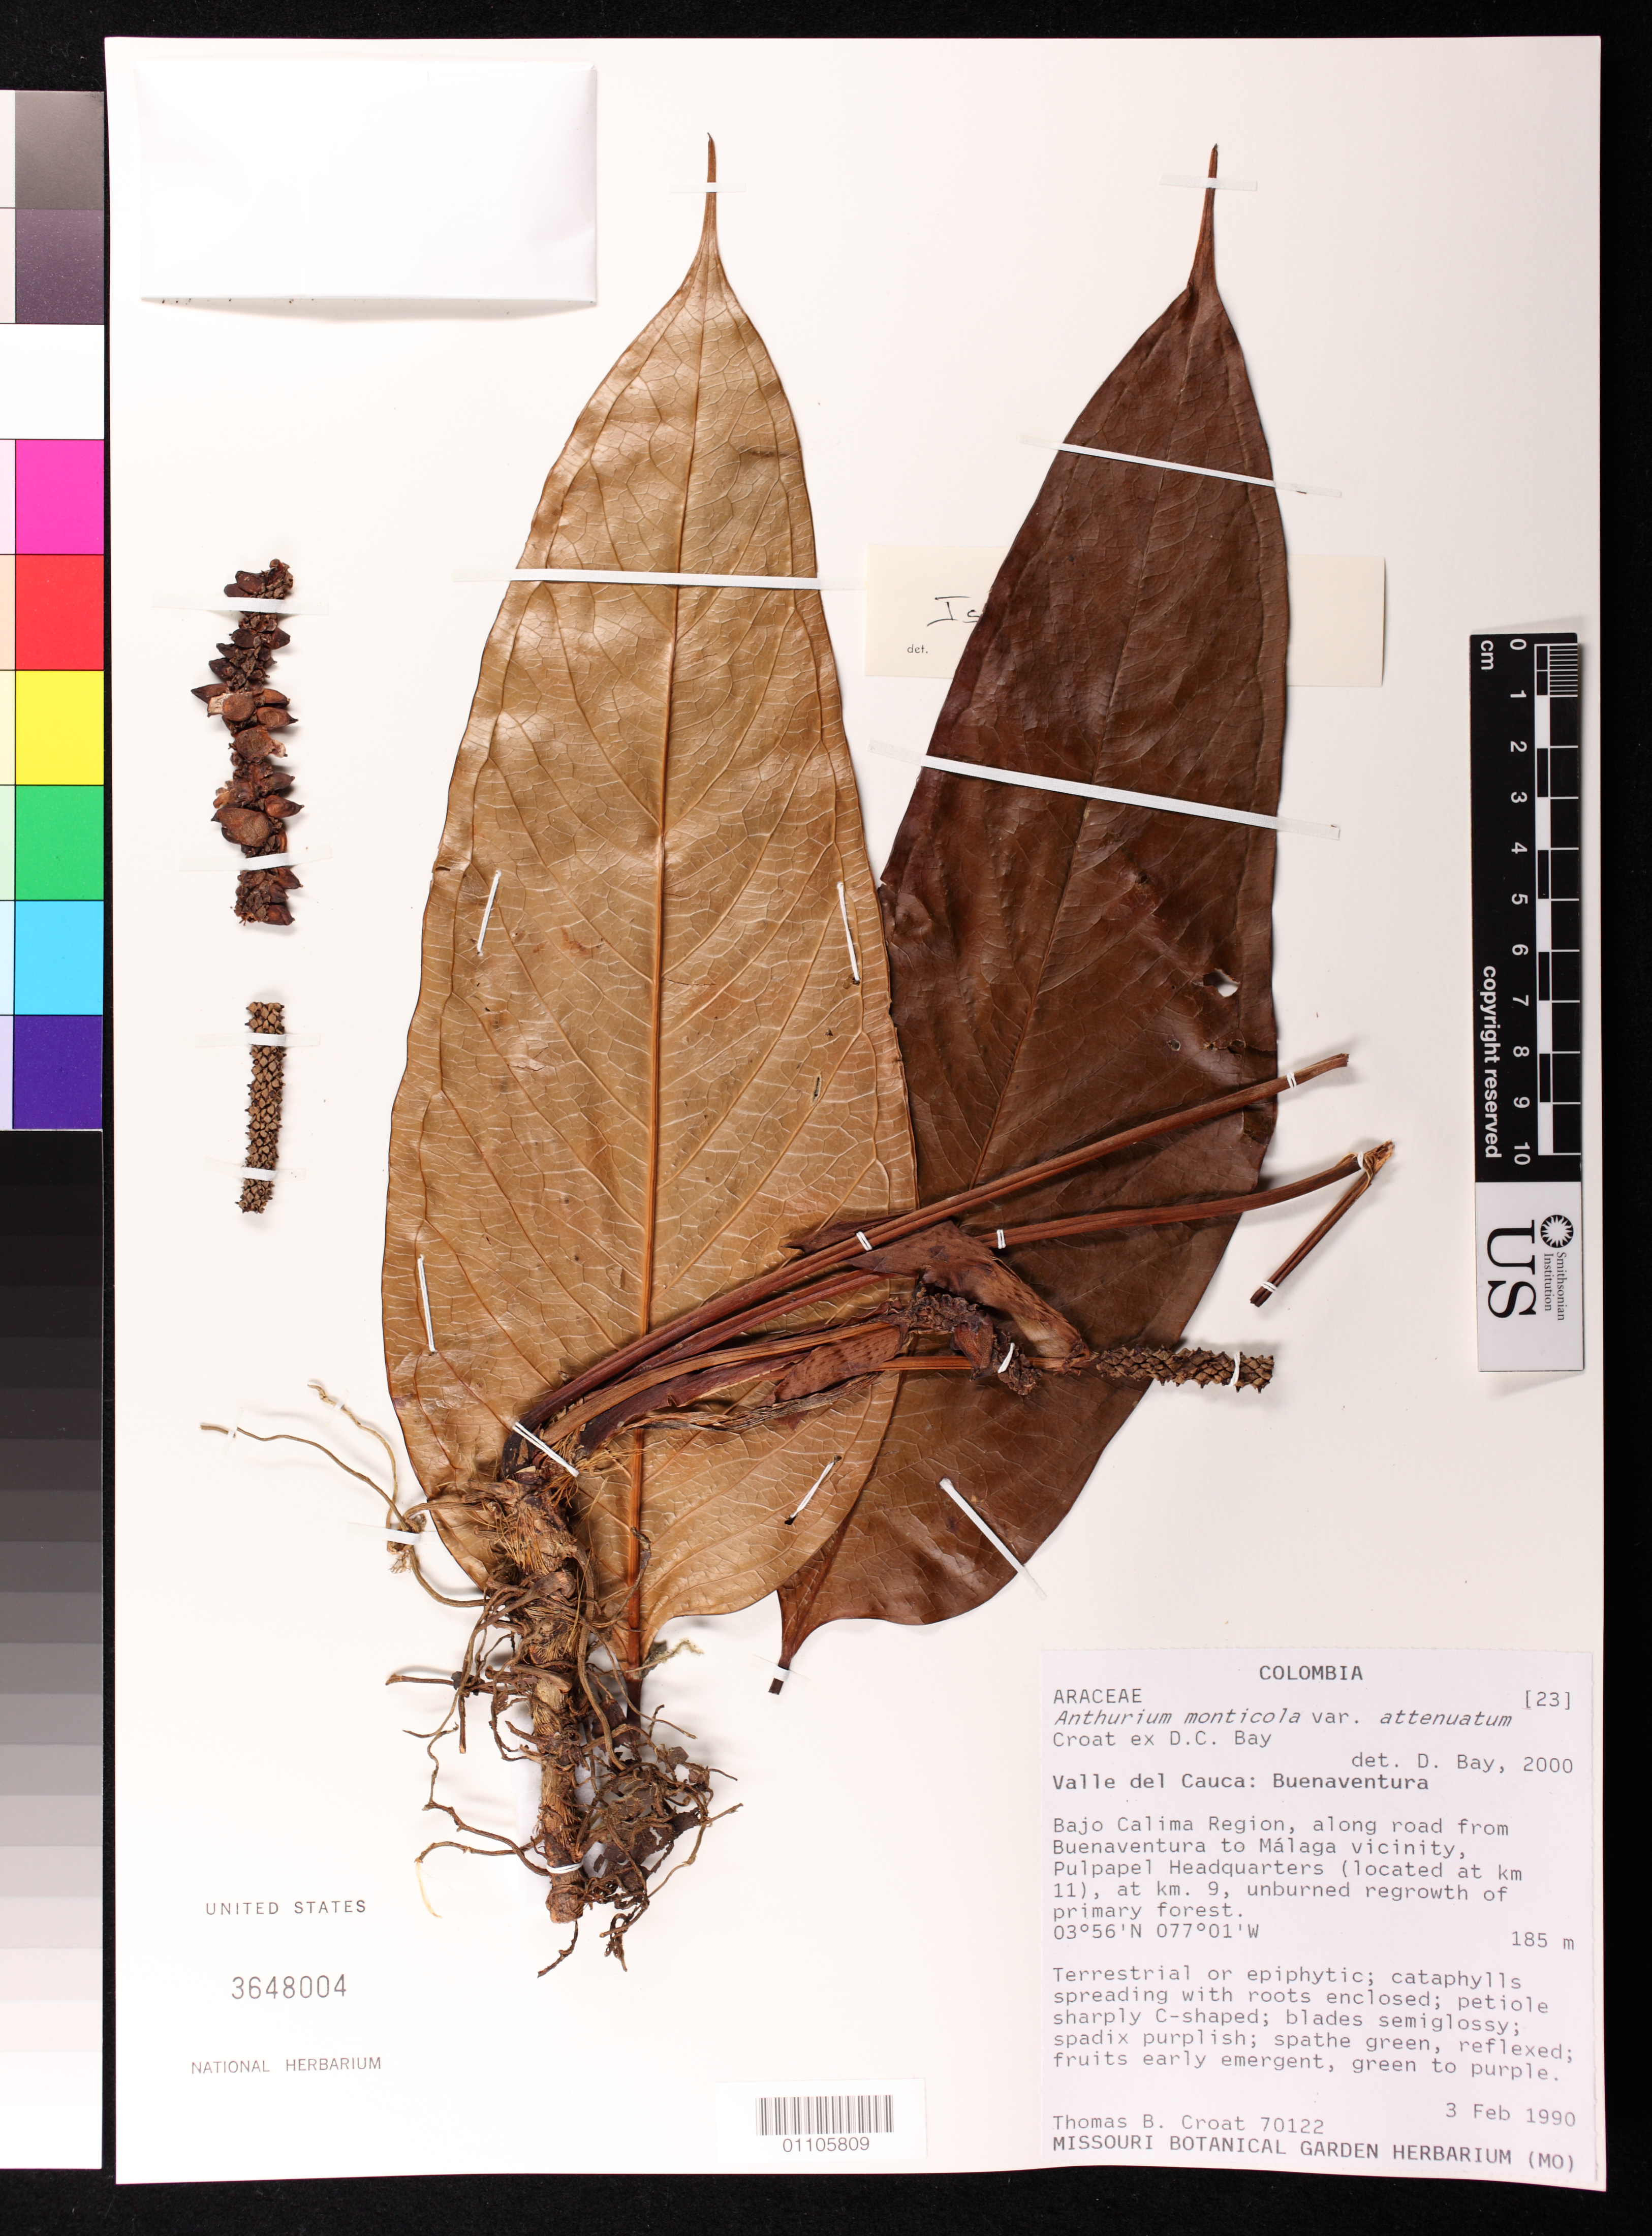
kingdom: Plantae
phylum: Tracheophyta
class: Liliopsida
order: Alismatales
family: Araceae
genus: Anthurium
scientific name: Anthurium monticola var. attenuatum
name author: Croat & D.C. Bay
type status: Isotype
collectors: T. B. Croat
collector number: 70122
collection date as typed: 03 Feb 1990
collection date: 1990-02-03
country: Colombia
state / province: Valle del Cauca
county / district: Buenaventura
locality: Valle del Cauca: Buenaventura. Bajo Calima Region, along road from Buenaventura to Málaga vicinity, Pulpapel Headquarters (located at km 11), at km 9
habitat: Unburned regrowth of primary forest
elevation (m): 185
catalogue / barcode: US 3648004